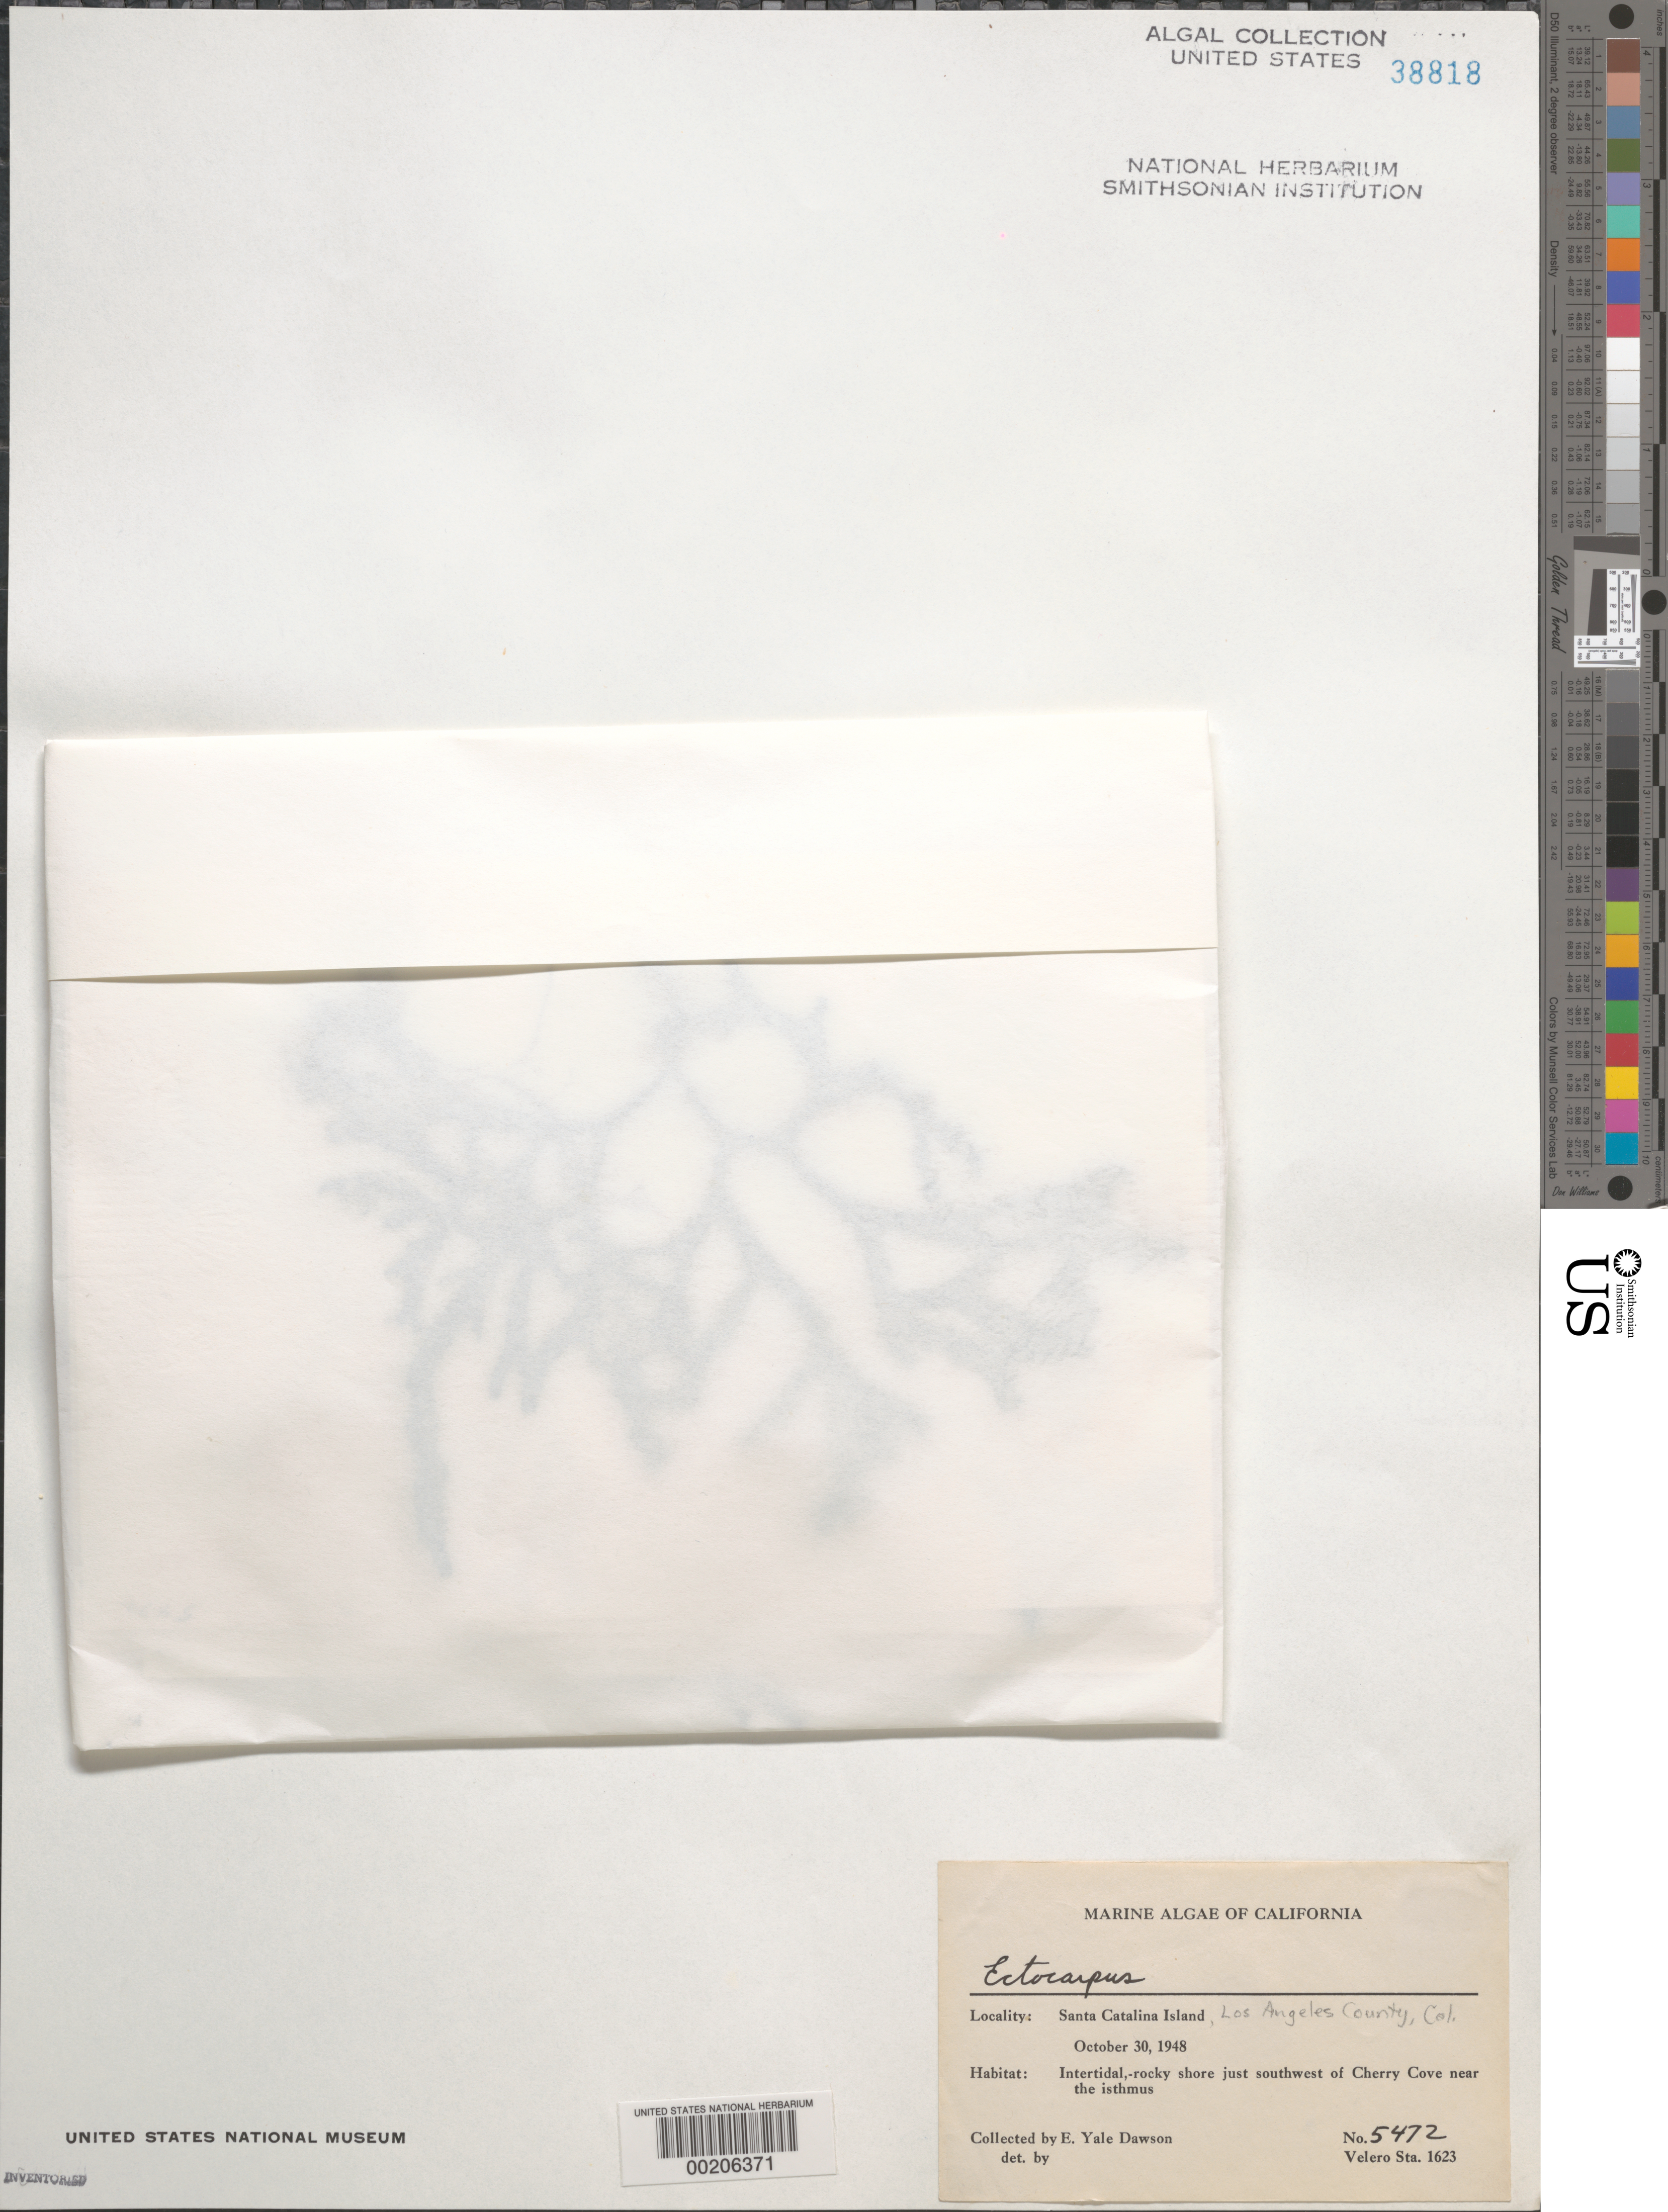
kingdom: Chromista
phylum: Ochrophyta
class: Phaeophyceae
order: Ectocarpales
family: Ectocarpaceae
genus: Ectocarpus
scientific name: Ectocarpus sp.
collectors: E. Y. Dawson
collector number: EYD 5472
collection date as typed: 30 Oct 1948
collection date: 1948-10-30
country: United States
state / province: California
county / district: Los Angeles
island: Santa Catalina Island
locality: Just southwest of Cherry Cove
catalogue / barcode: US 38818